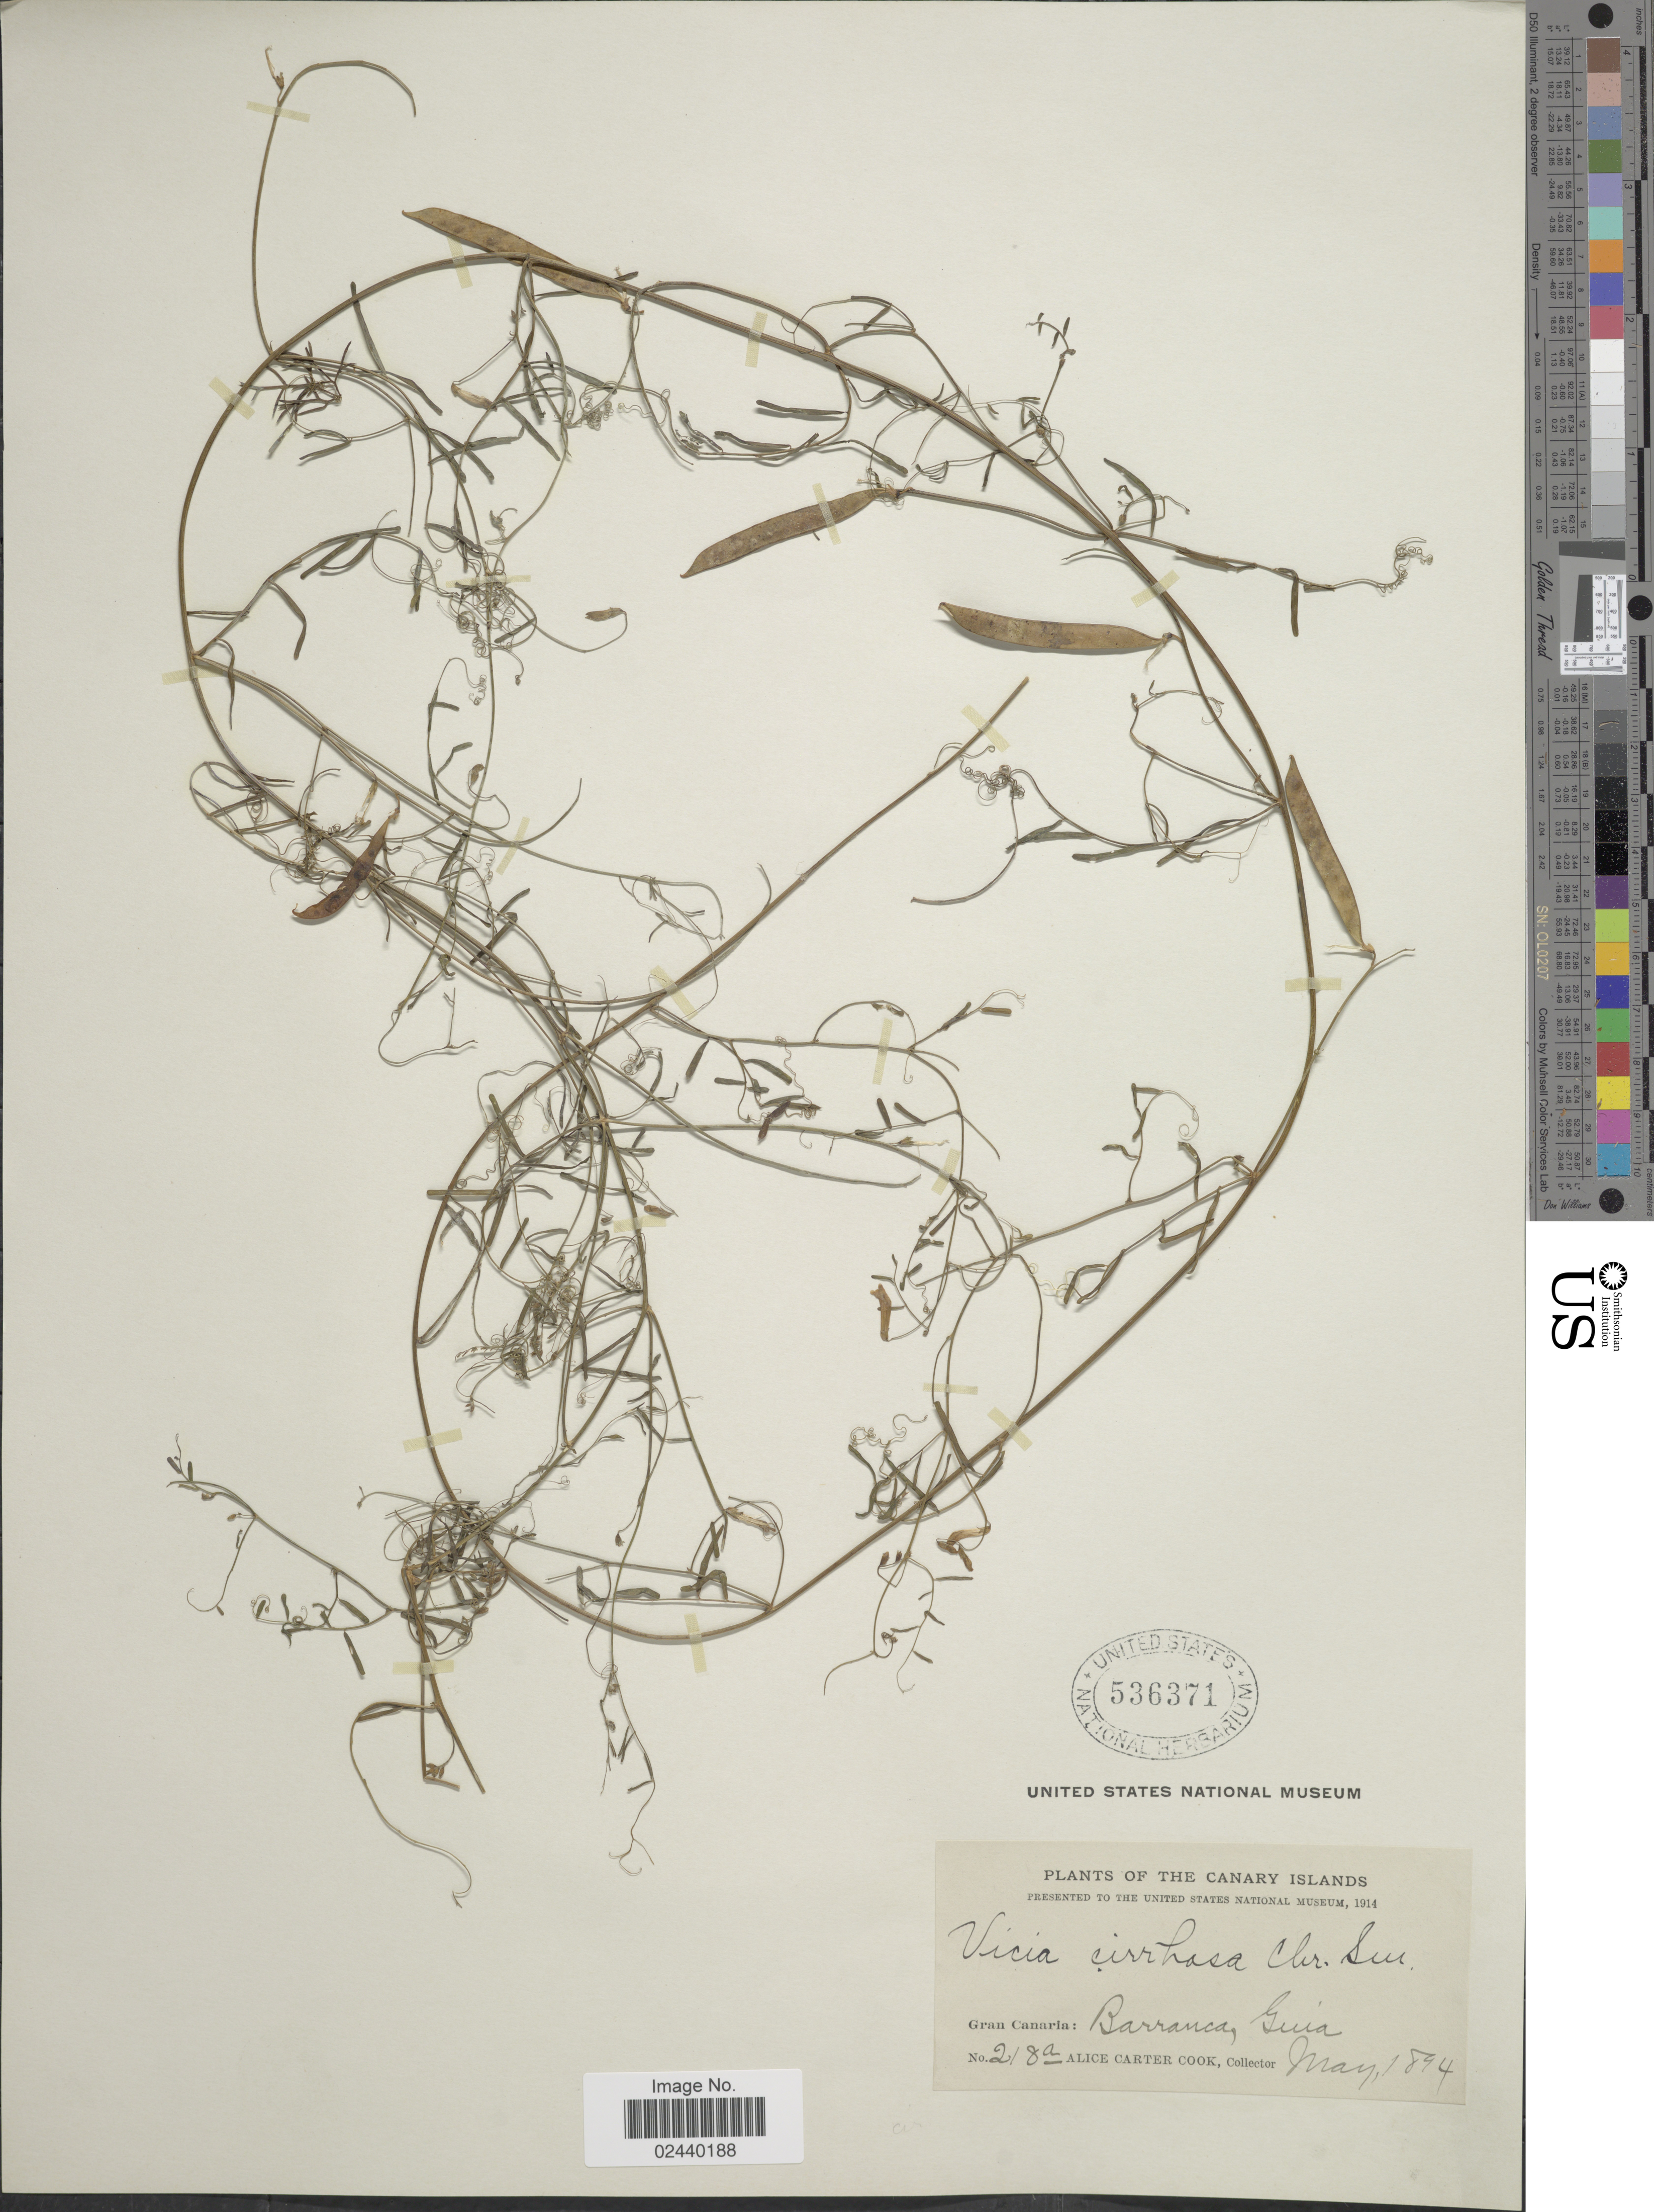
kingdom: Plantae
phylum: Tracheophyta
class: Magnoliopsida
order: Fabales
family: Fabaceae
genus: Vicia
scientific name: Vicia cirrhosa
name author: C. Sm. ex Webb & Berthel.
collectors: Alice C. Cook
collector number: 218a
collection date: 1894-05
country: Spain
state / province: Canarias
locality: The Canary Islands, Gran Canaria: Barranaca, Guia.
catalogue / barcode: US 536371